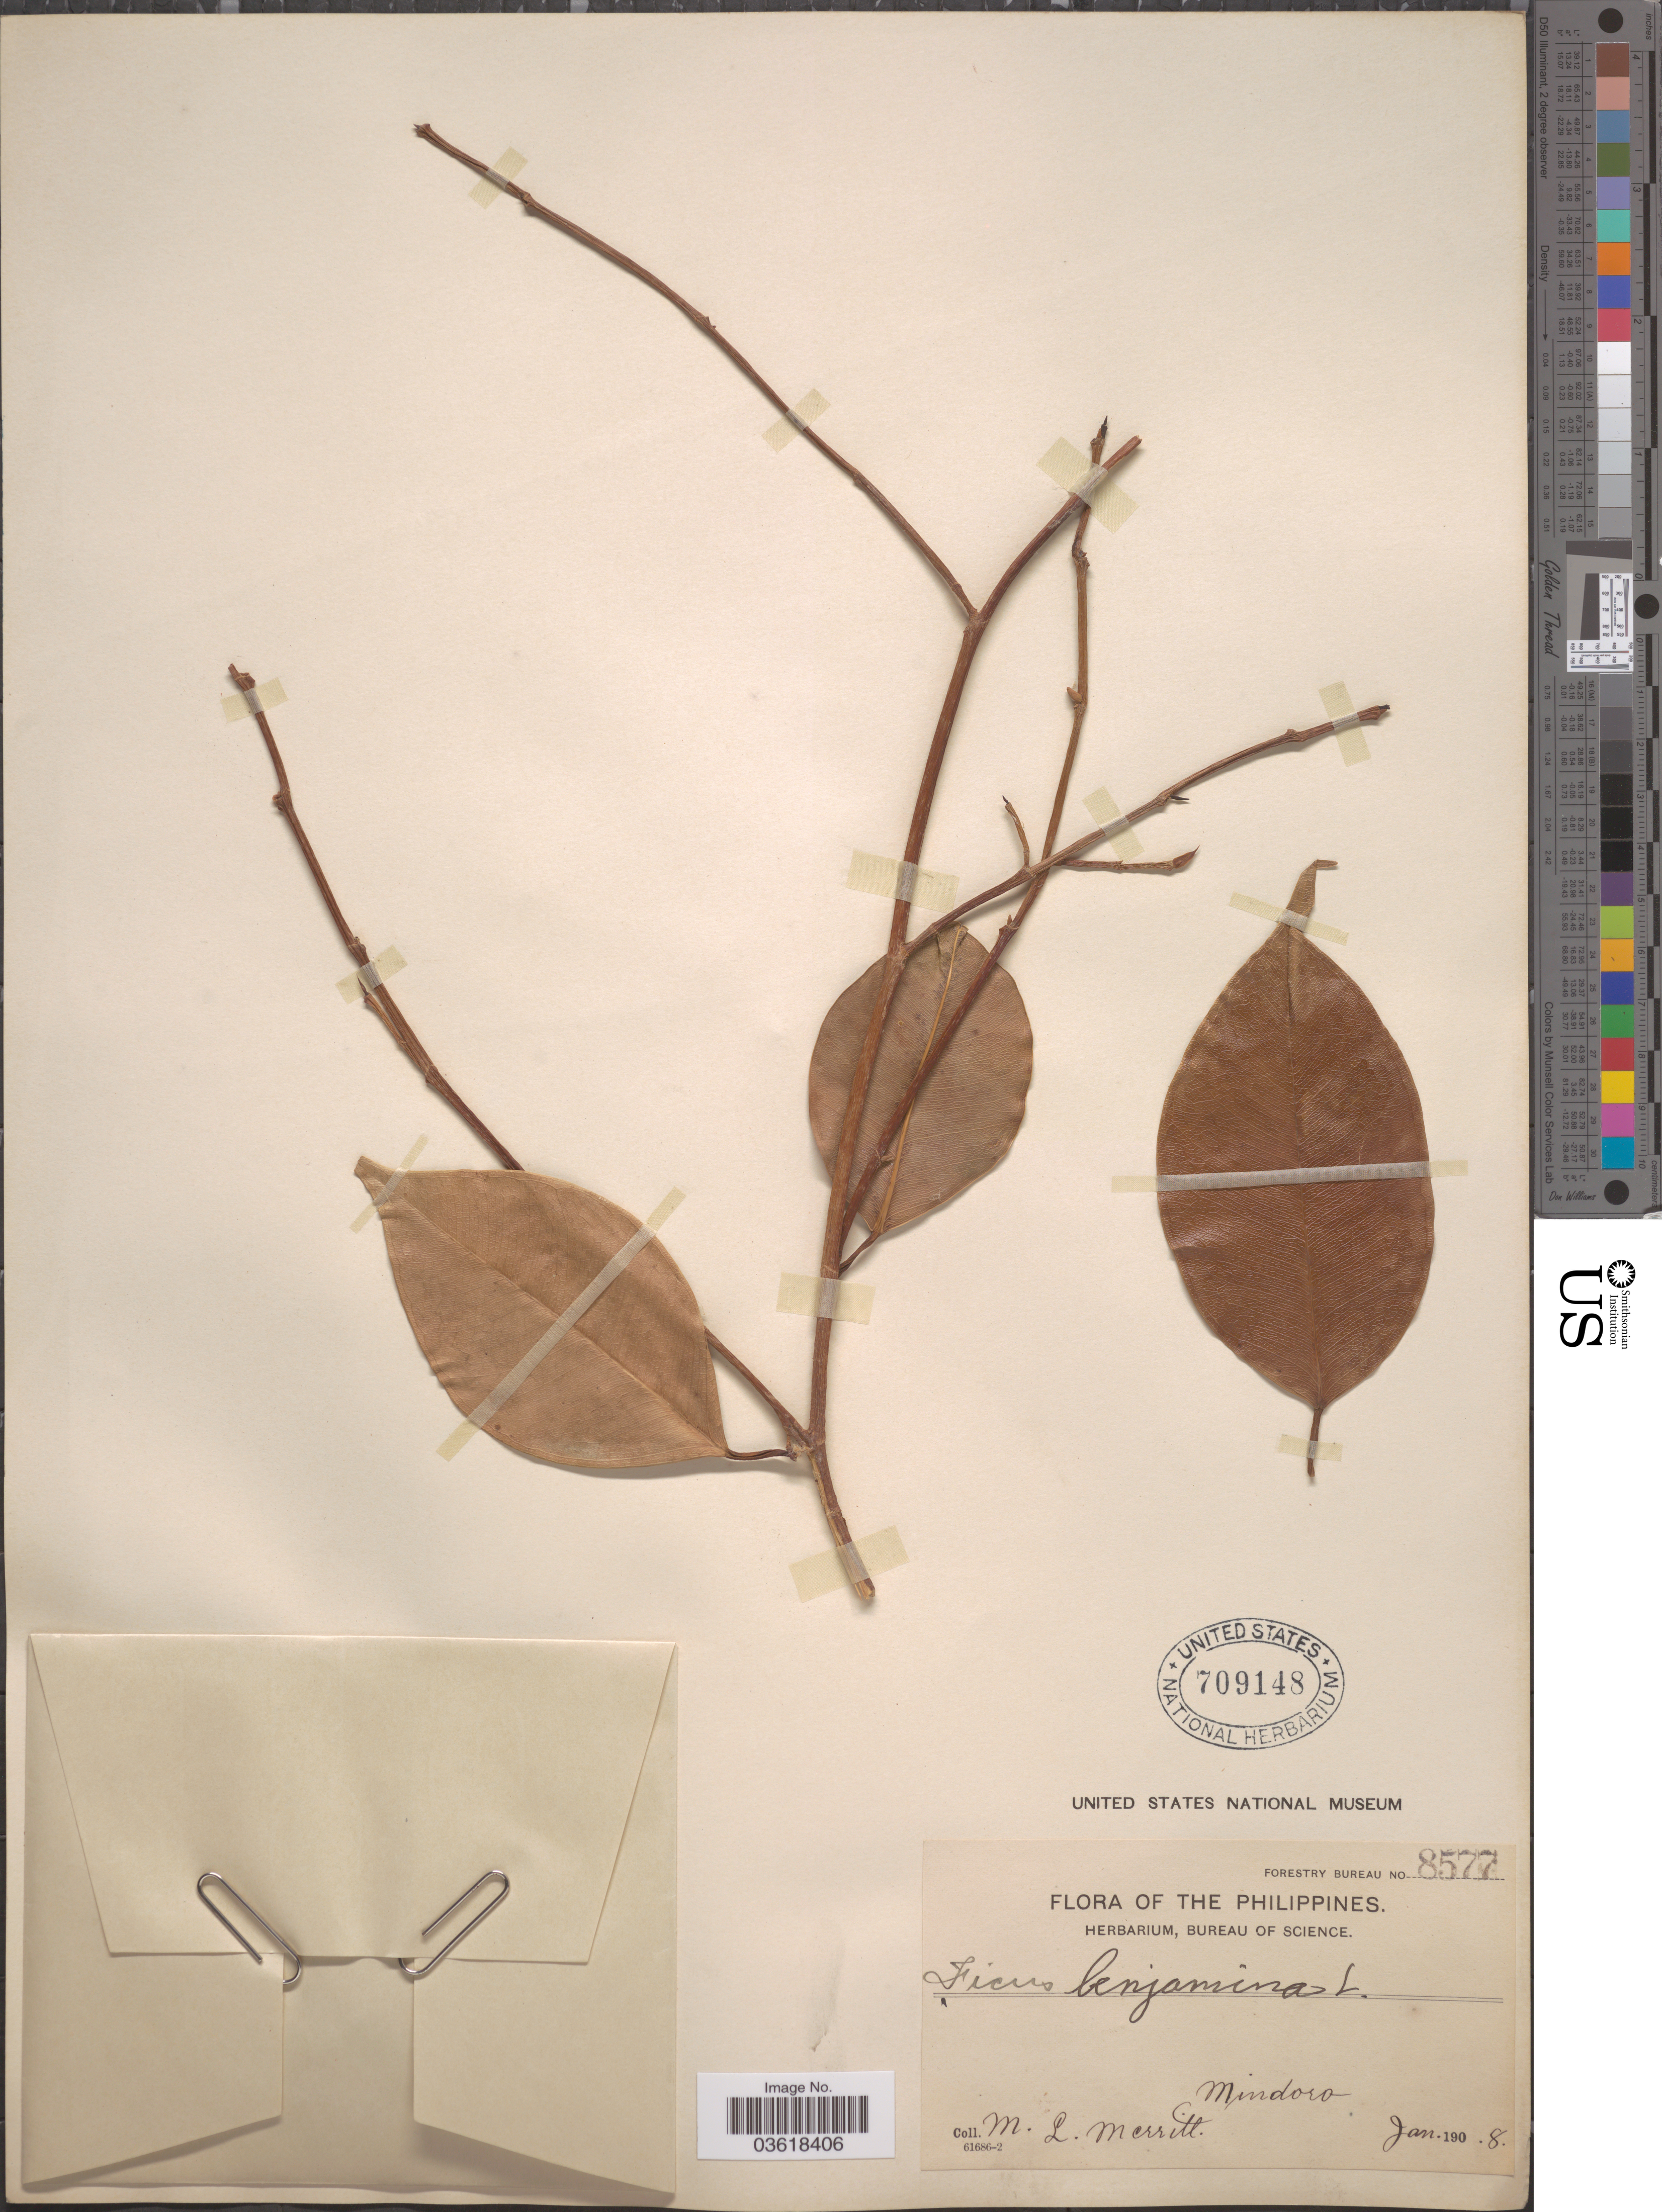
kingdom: Plantae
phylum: Tracheophyta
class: Magnoliopsida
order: Rosales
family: Moraceae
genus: Ficus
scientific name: Ficus benjamina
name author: L.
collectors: M. L. Merritt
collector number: Forestry Bureau 8577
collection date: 1908-01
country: Philippines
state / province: Mimaropa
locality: Mindoro.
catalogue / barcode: US 709148